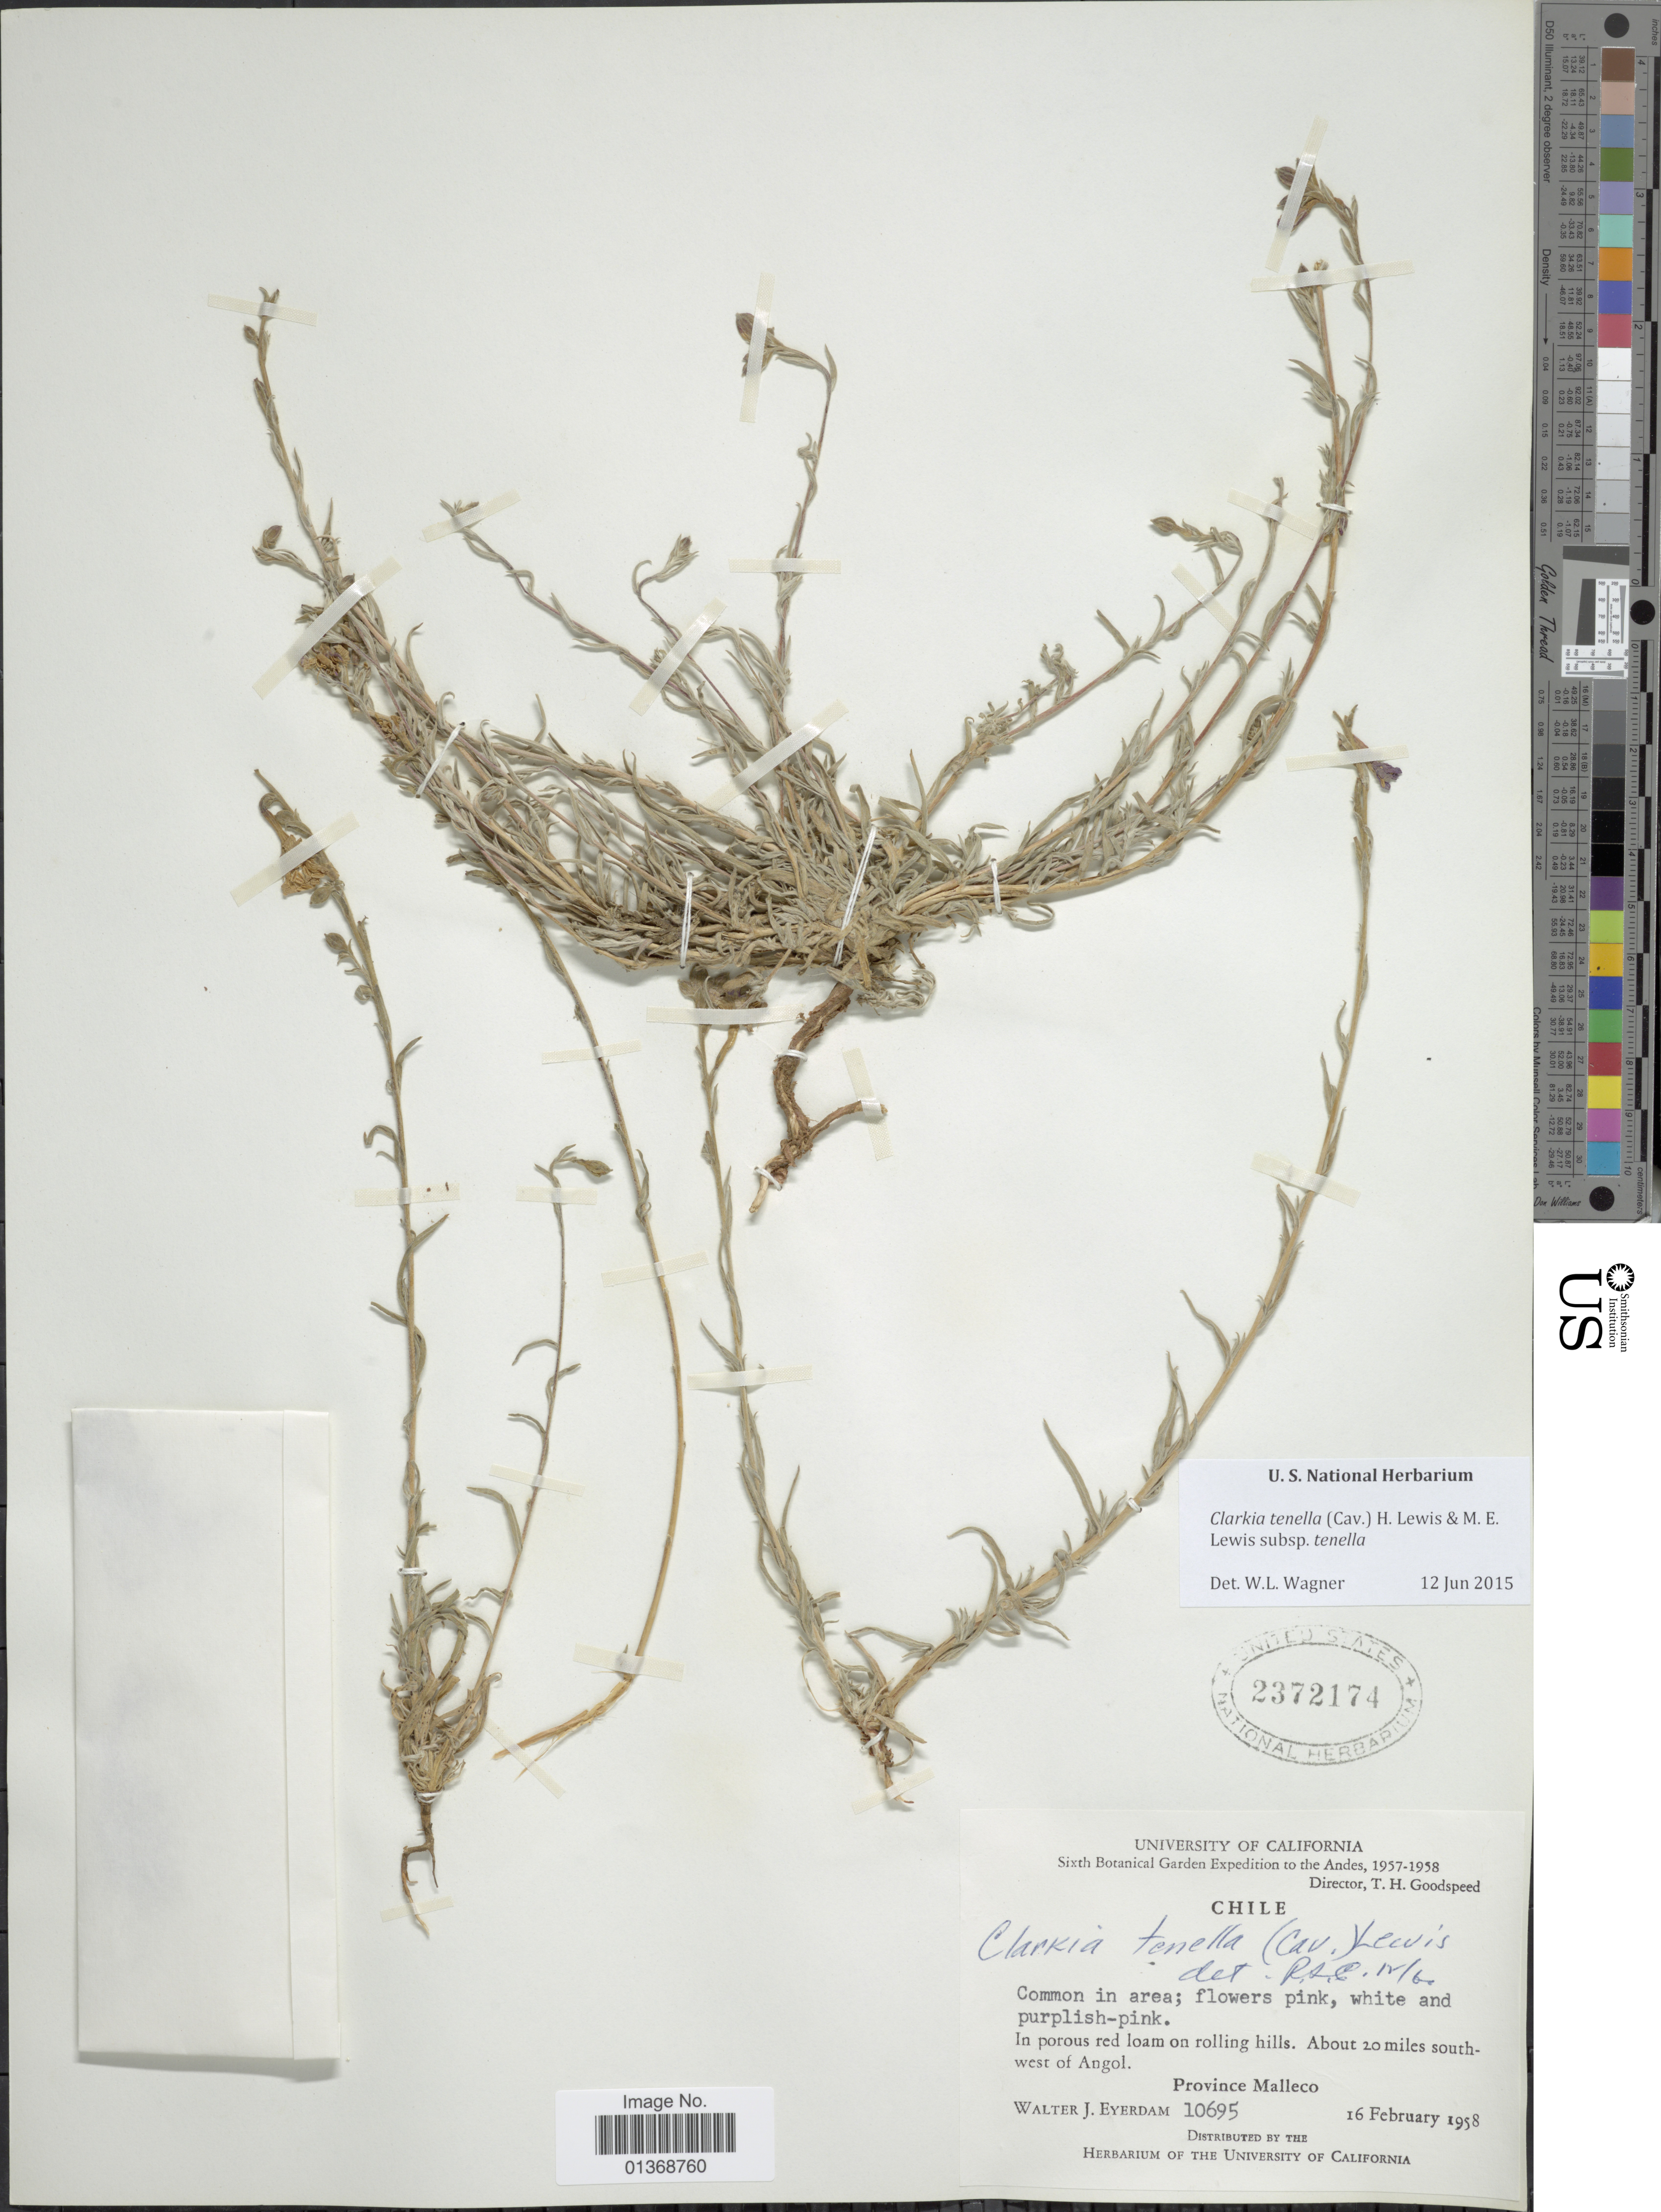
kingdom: Plantae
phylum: Tracheophyta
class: Magnoliopsida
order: Myrtales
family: Onagraceae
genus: Clarkia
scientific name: Clarkia tenella subsp. tenella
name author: (Cav.) F. H. Lewis & M.E. Lewis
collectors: W. J. Eyerdam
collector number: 10695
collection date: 1958-02-16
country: Chile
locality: About 20 miles south-west of Angol, Province Malleco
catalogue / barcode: US 2372174